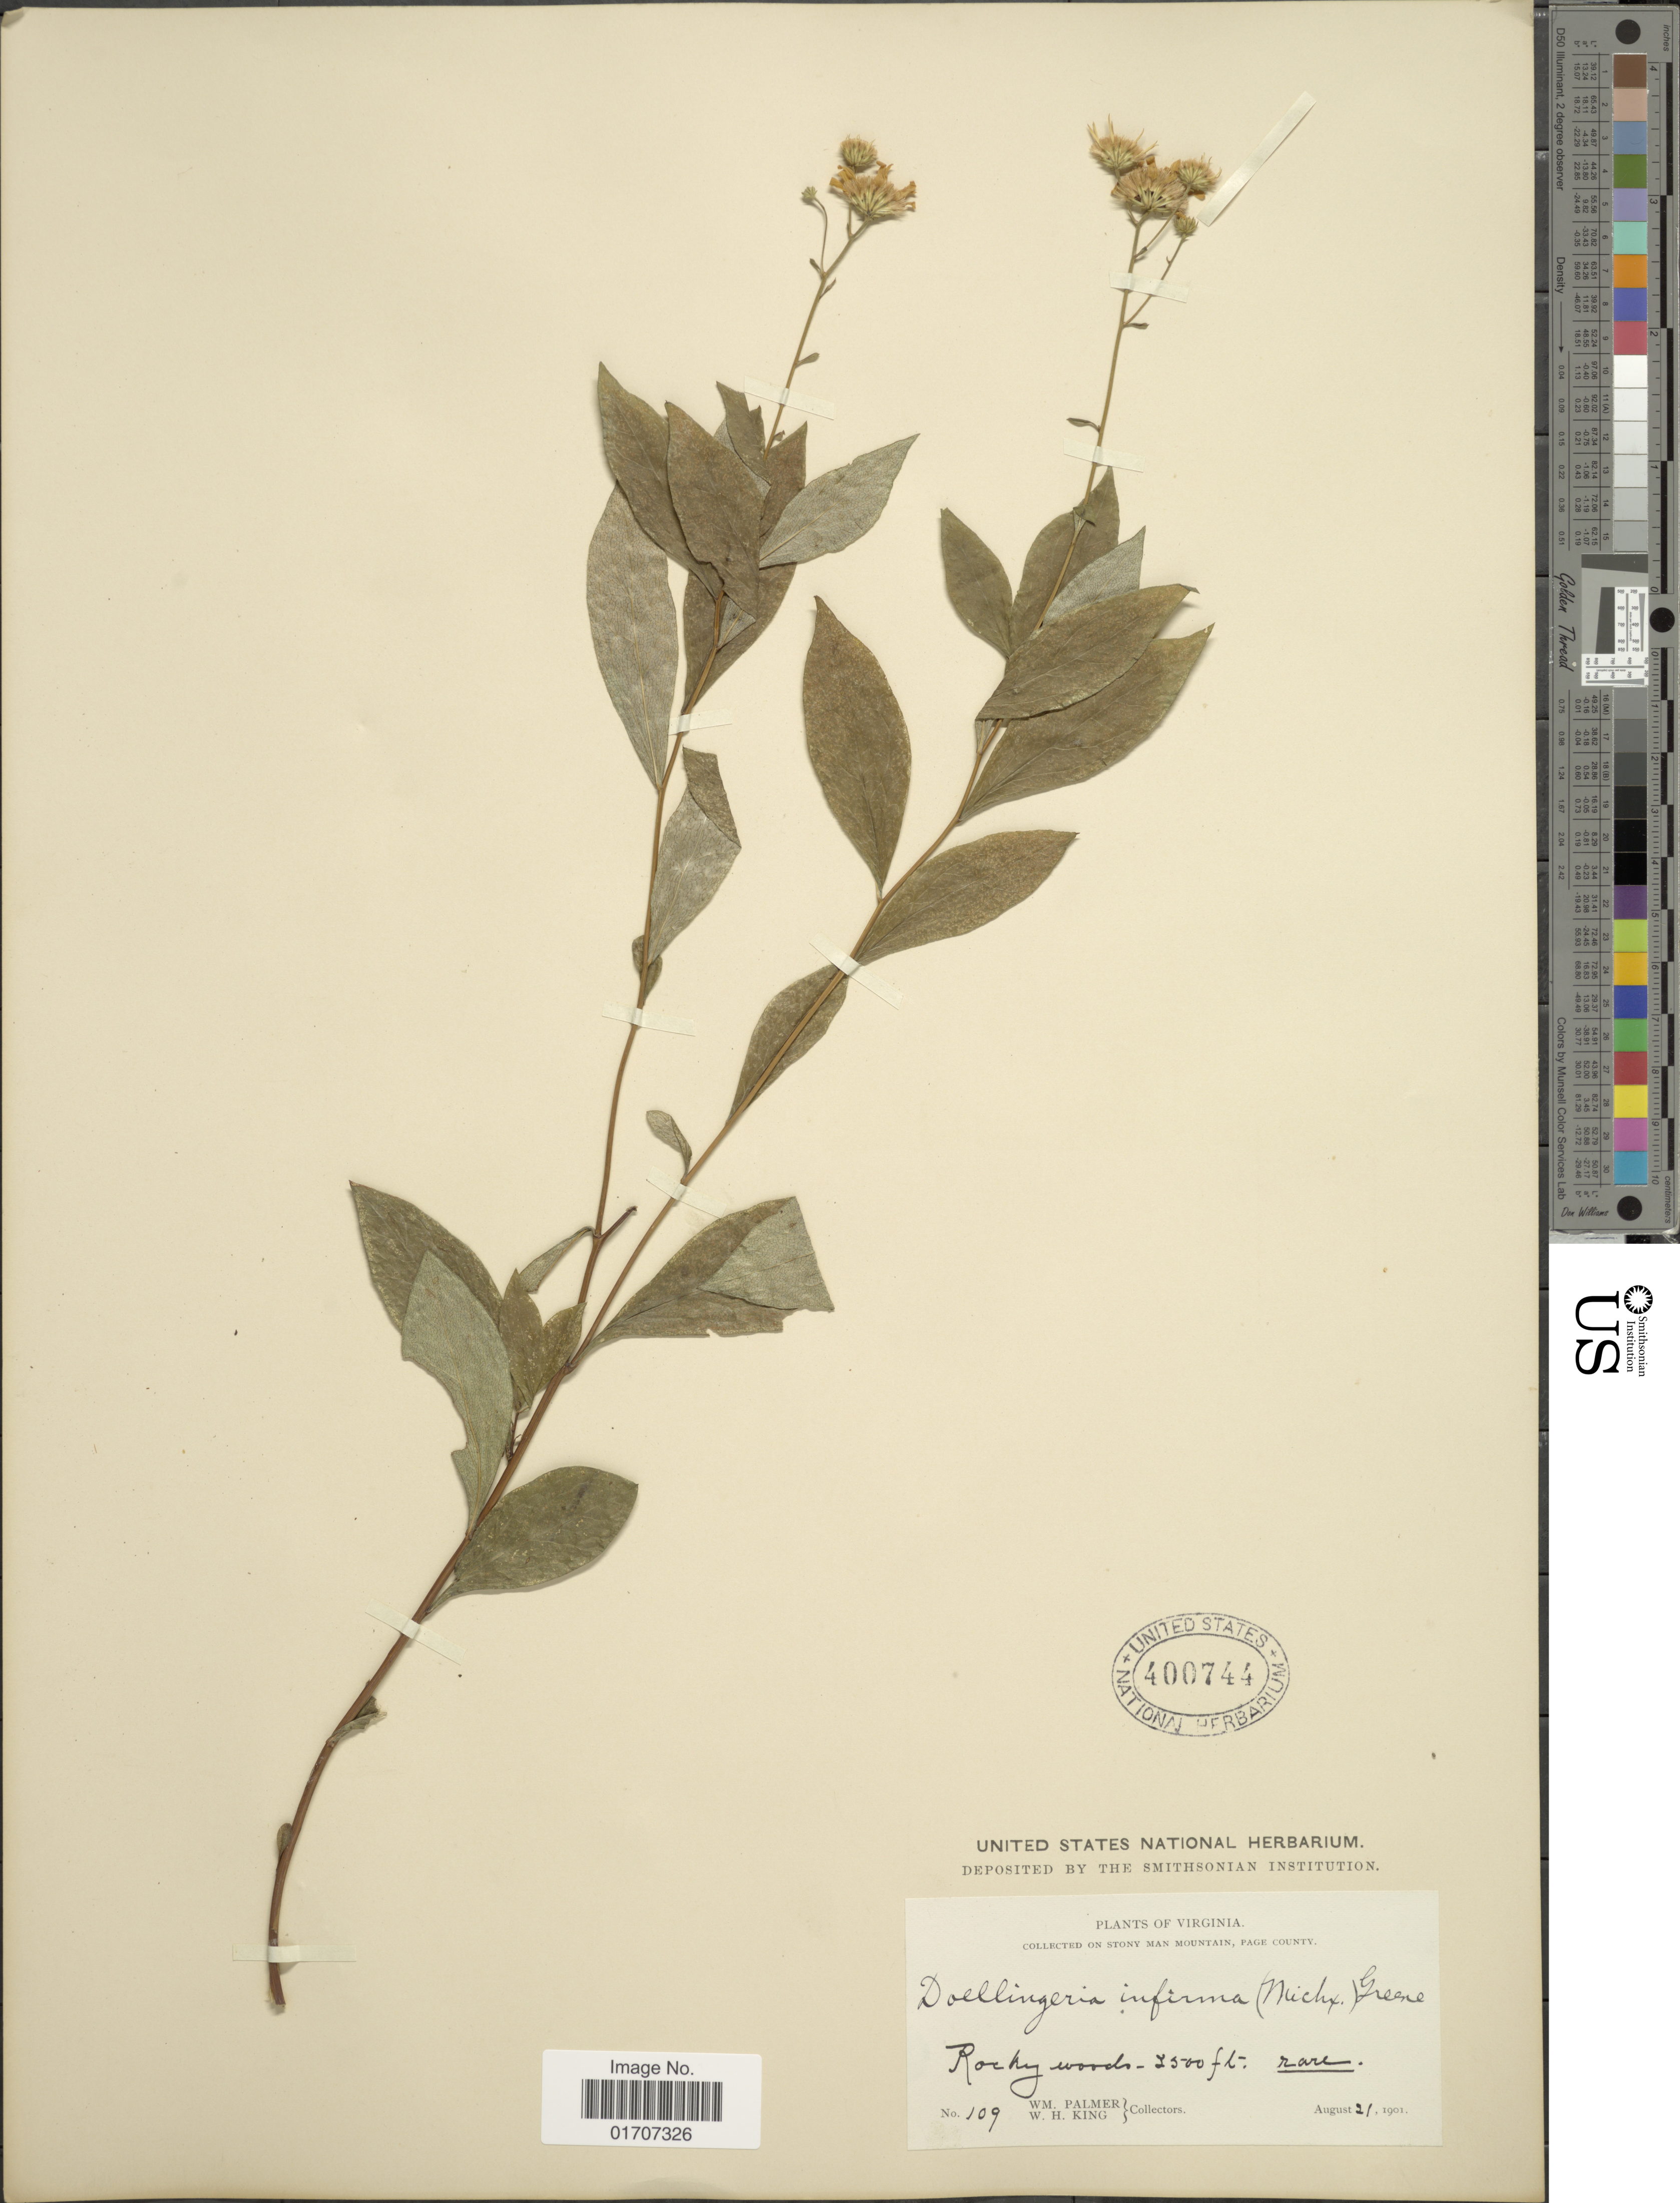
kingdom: Plantae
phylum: Tracheophyta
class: Magnoliopsida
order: Asterales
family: Asteraceae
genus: Doellingeria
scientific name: Doellingeria infirma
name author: (Michx.) Greene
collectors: W. Palmer & W. H. King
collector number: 109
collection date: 1901-08-21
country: United States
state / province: Virginia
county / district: Page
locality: On Stony Man Mountain,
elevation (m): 762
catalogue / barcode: US 400744